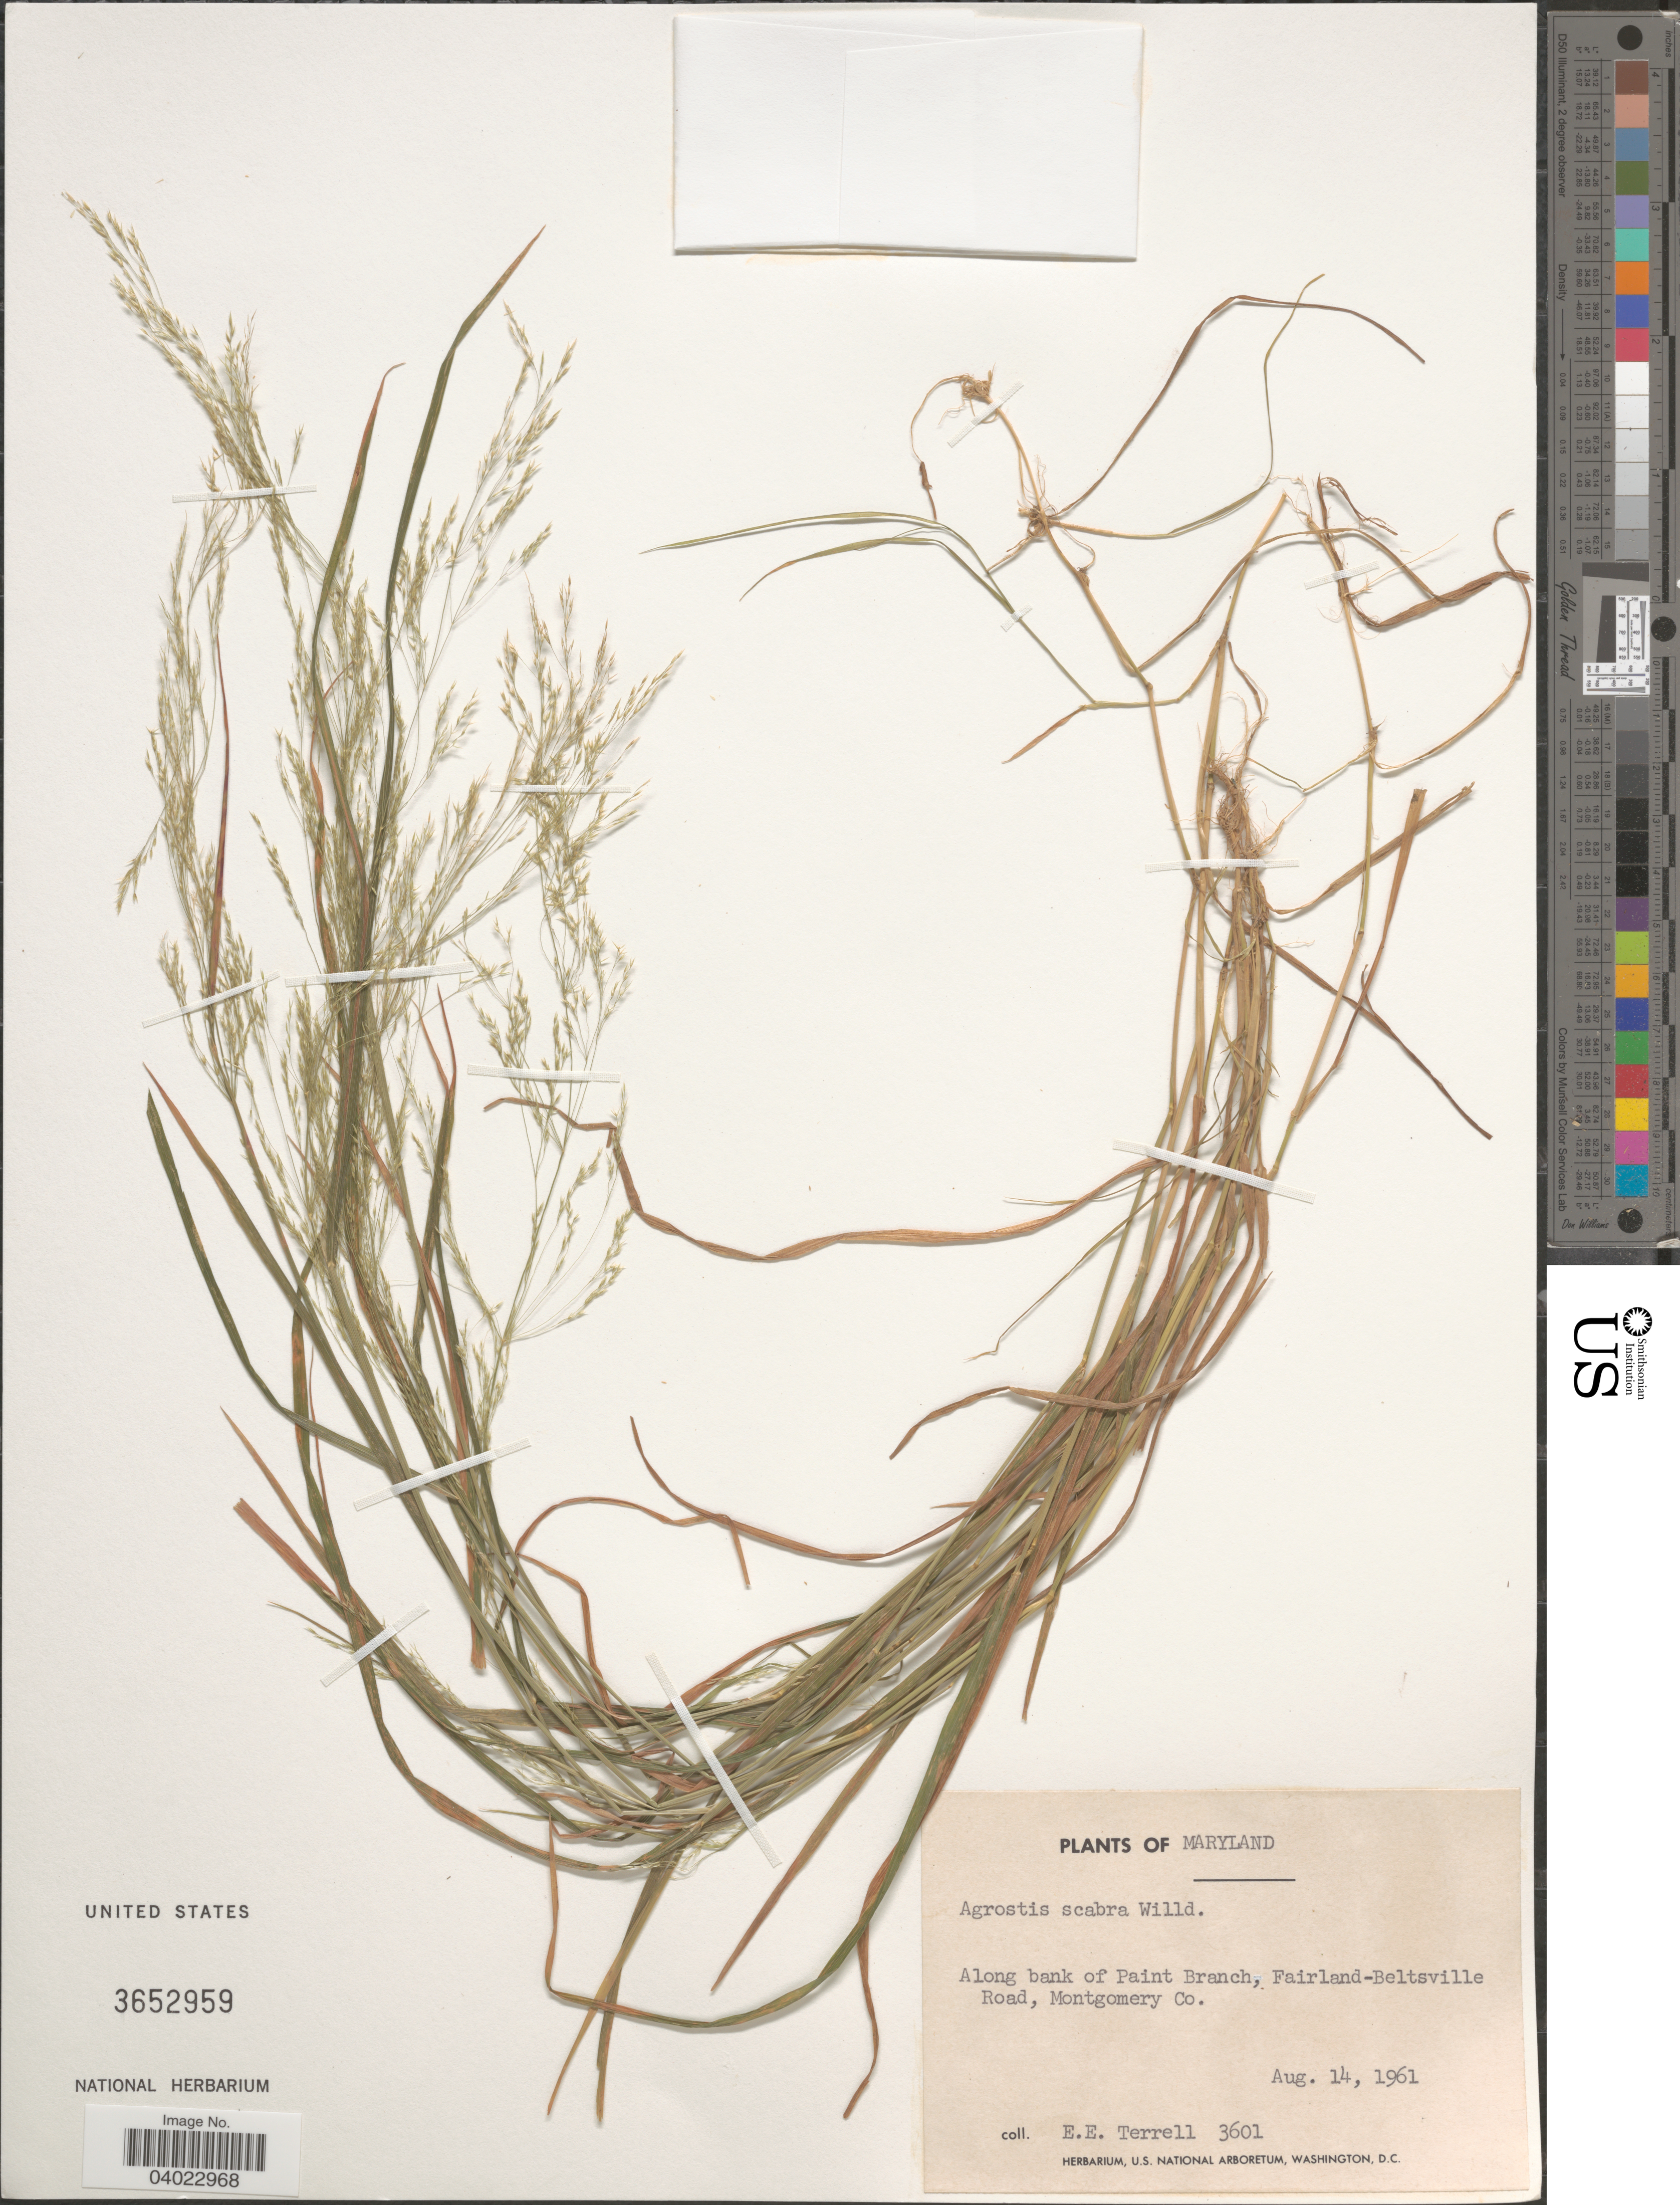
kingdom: Plantae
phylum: Tracheophyta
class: Liliopsida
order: Poales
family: Poaceae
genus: Agrostis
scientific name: Agrostis scabra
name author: Willd.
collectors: E. E. Terrell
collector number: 3601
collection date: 1961-08-14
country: United States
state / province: Maryland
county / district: Montgomery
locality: Along bank of Paint Branch, Fairland-Beltsville Road, Montgomery Co.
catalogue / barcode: US 3652959